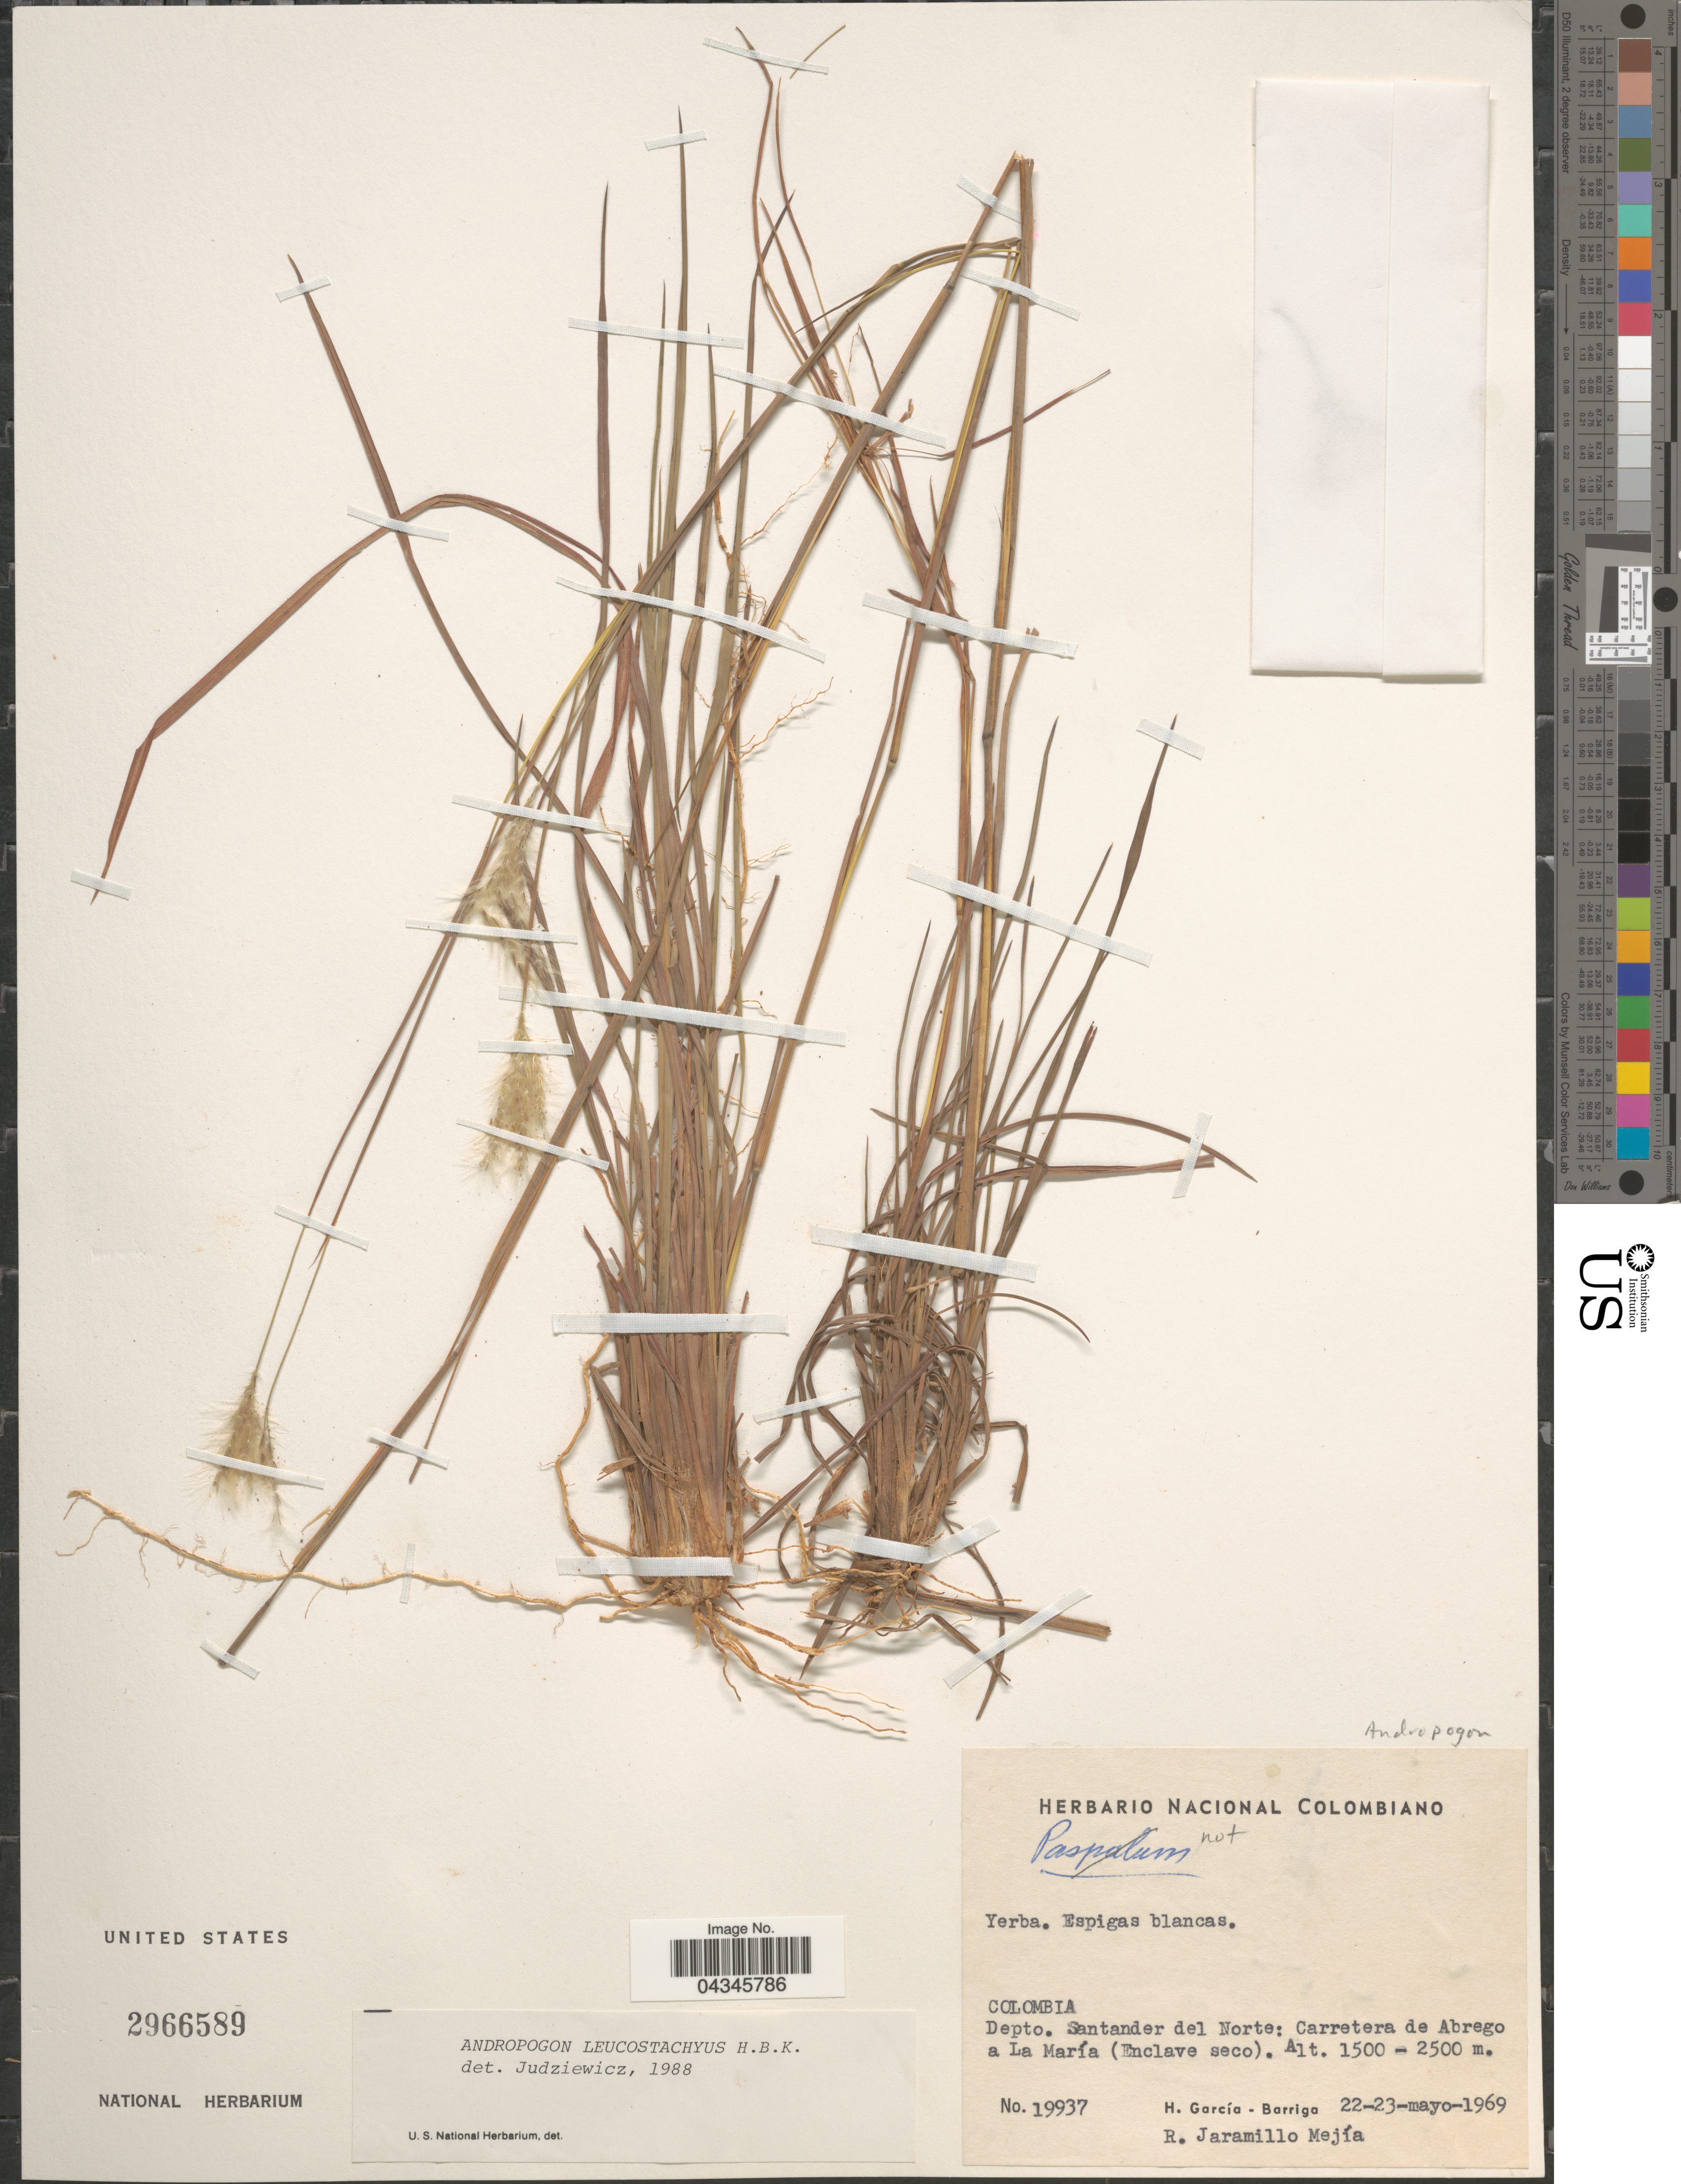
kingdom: Plantae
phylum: Tracheophyta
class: Liliopsida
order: Poales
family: Poaceae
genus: Andropogon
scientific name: Andropogon leucostachyus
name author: Kunth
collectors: H. García Barriga & R. Jaramillo M.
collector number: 19937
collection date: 1969-05-22/1969-05-23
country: Colombia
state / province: Norte de Santander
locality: Depto. Santander del Norte: Carretera de Abrego a La María (Enclave seco).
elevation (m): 1500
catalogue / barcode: US 2966589